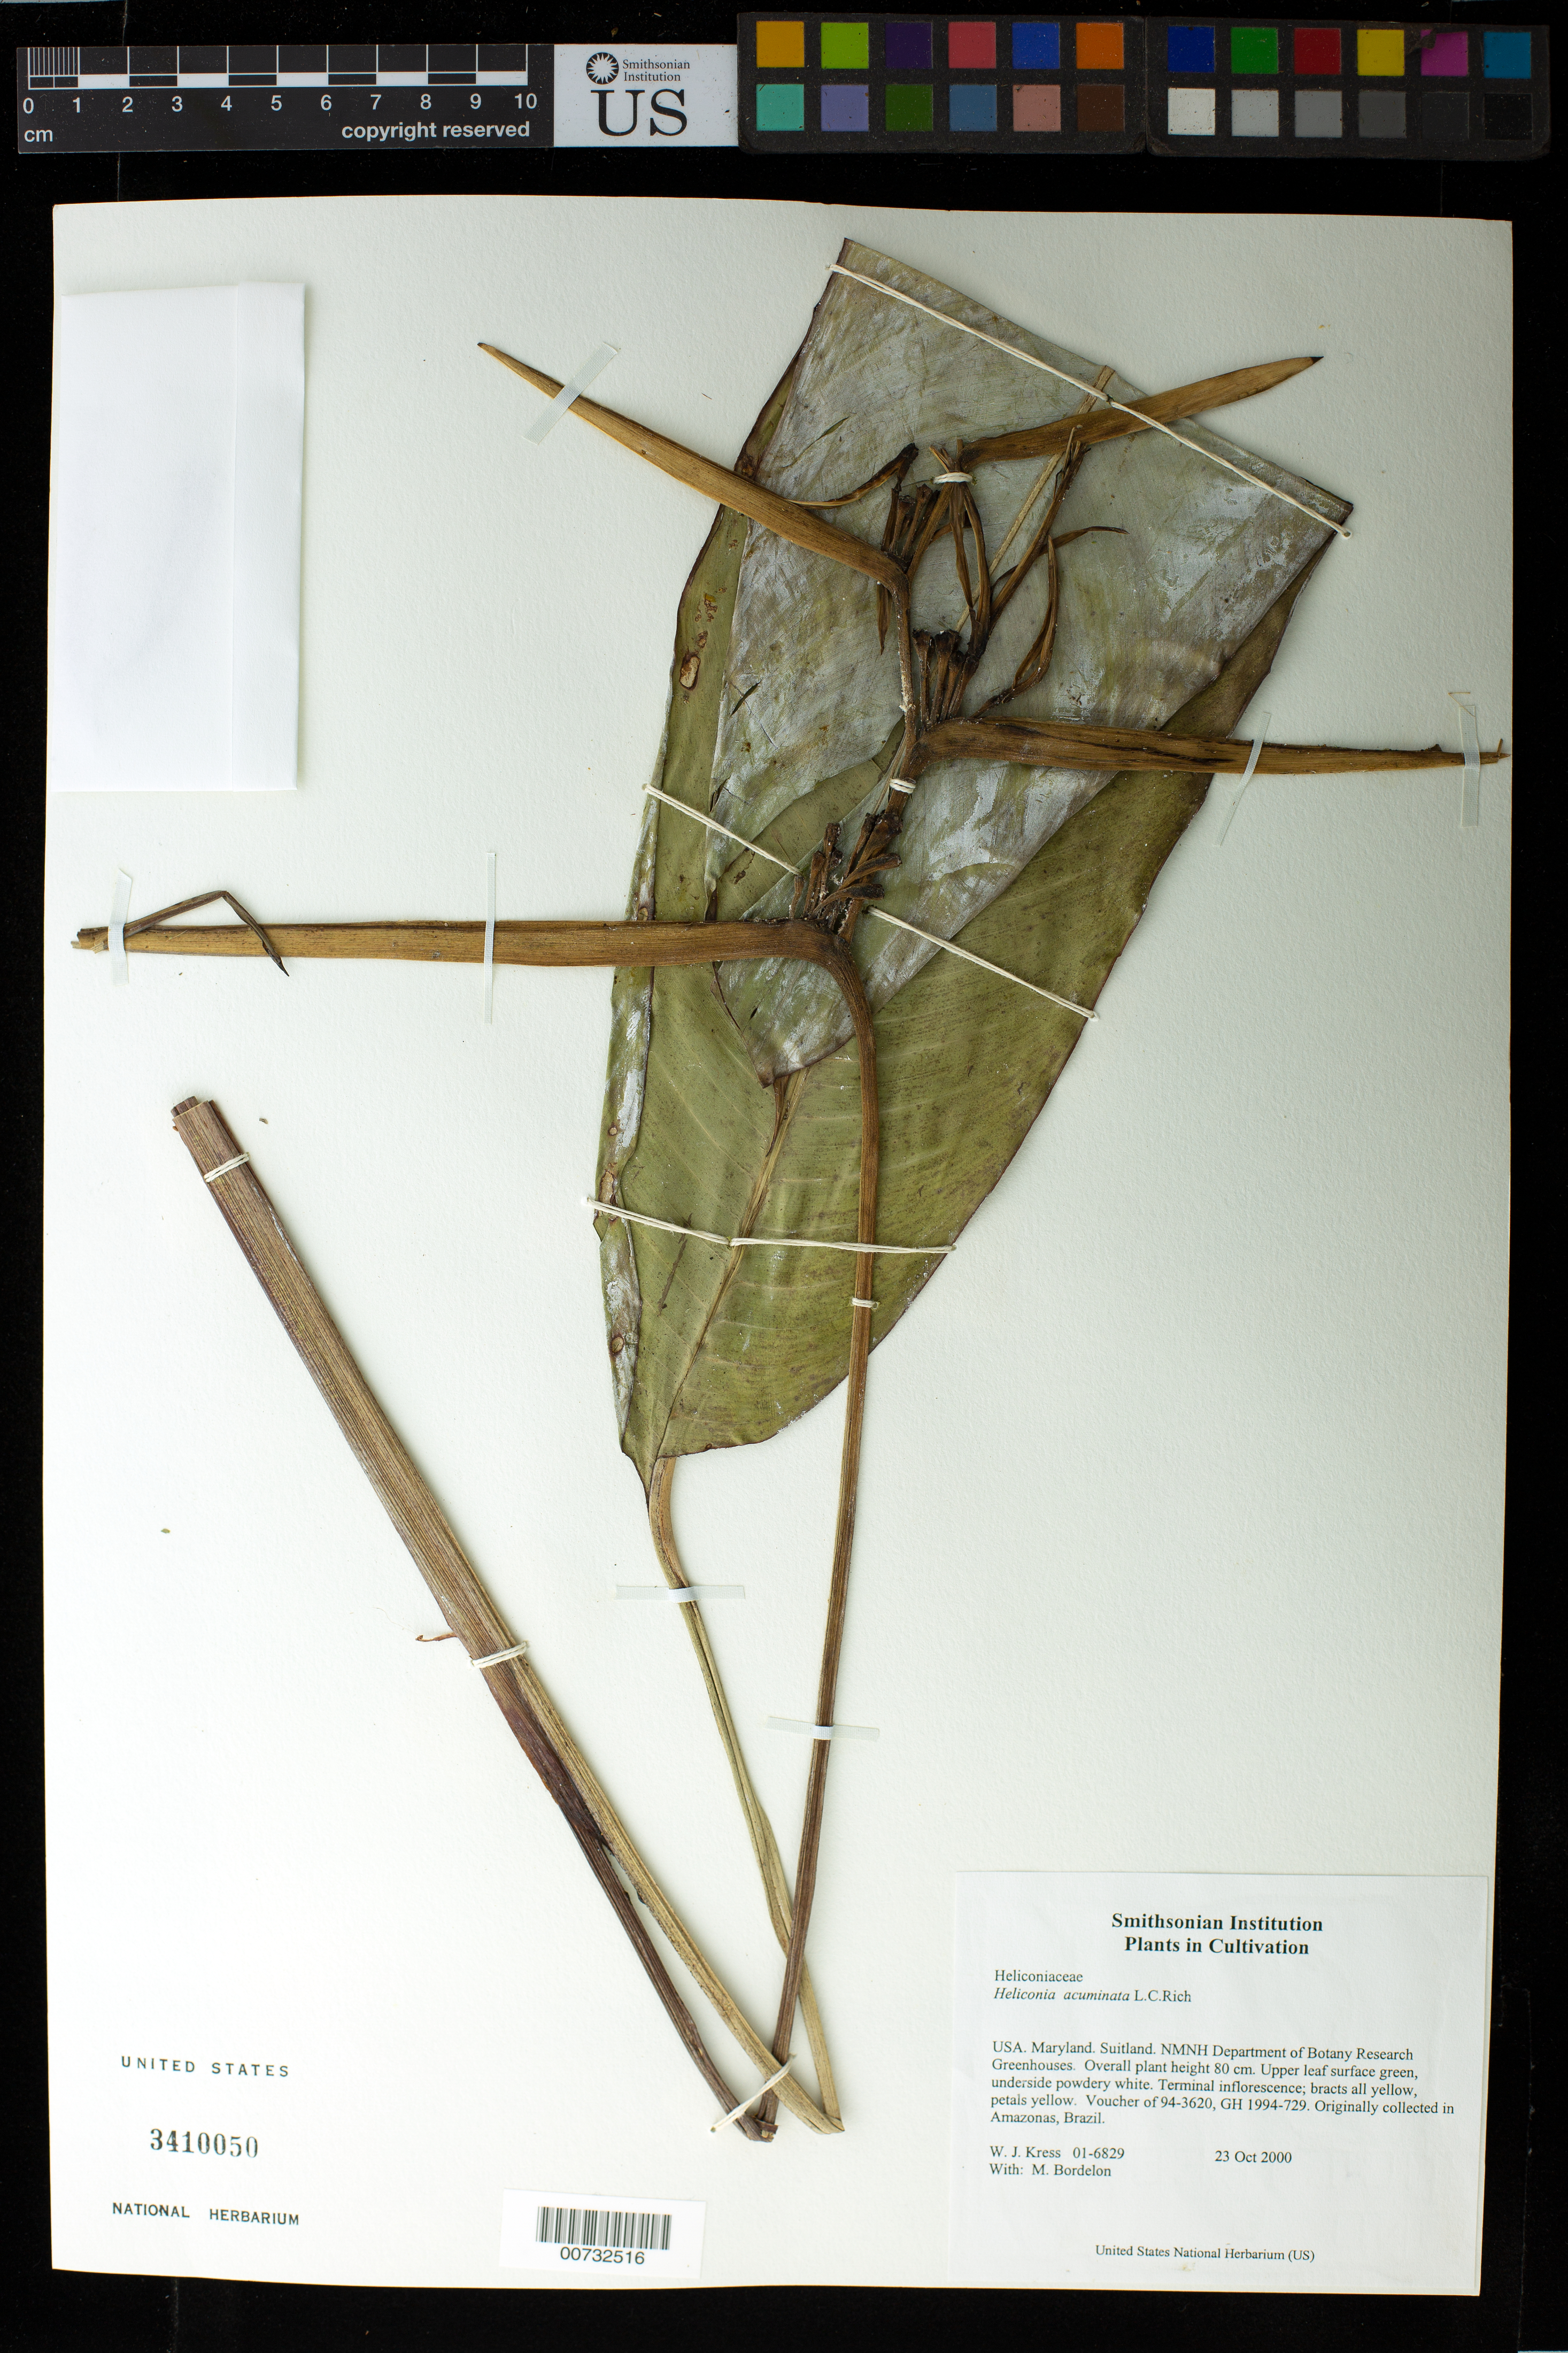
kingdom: Plantae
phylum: Tracheophyta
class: Liliopsida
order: Zingiberales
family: Heliconiaceae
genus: Heliconia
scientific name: Heliconia acuminata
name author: A. Rich.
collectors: W. J. Kress & M. Bordelon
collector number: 01-6829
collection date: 2000-10-23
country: United States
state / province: Maryland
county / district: Prince George's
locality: NMNH Botany Research Greenhouses. Suitland (USBRG)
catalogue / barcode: US 3410050